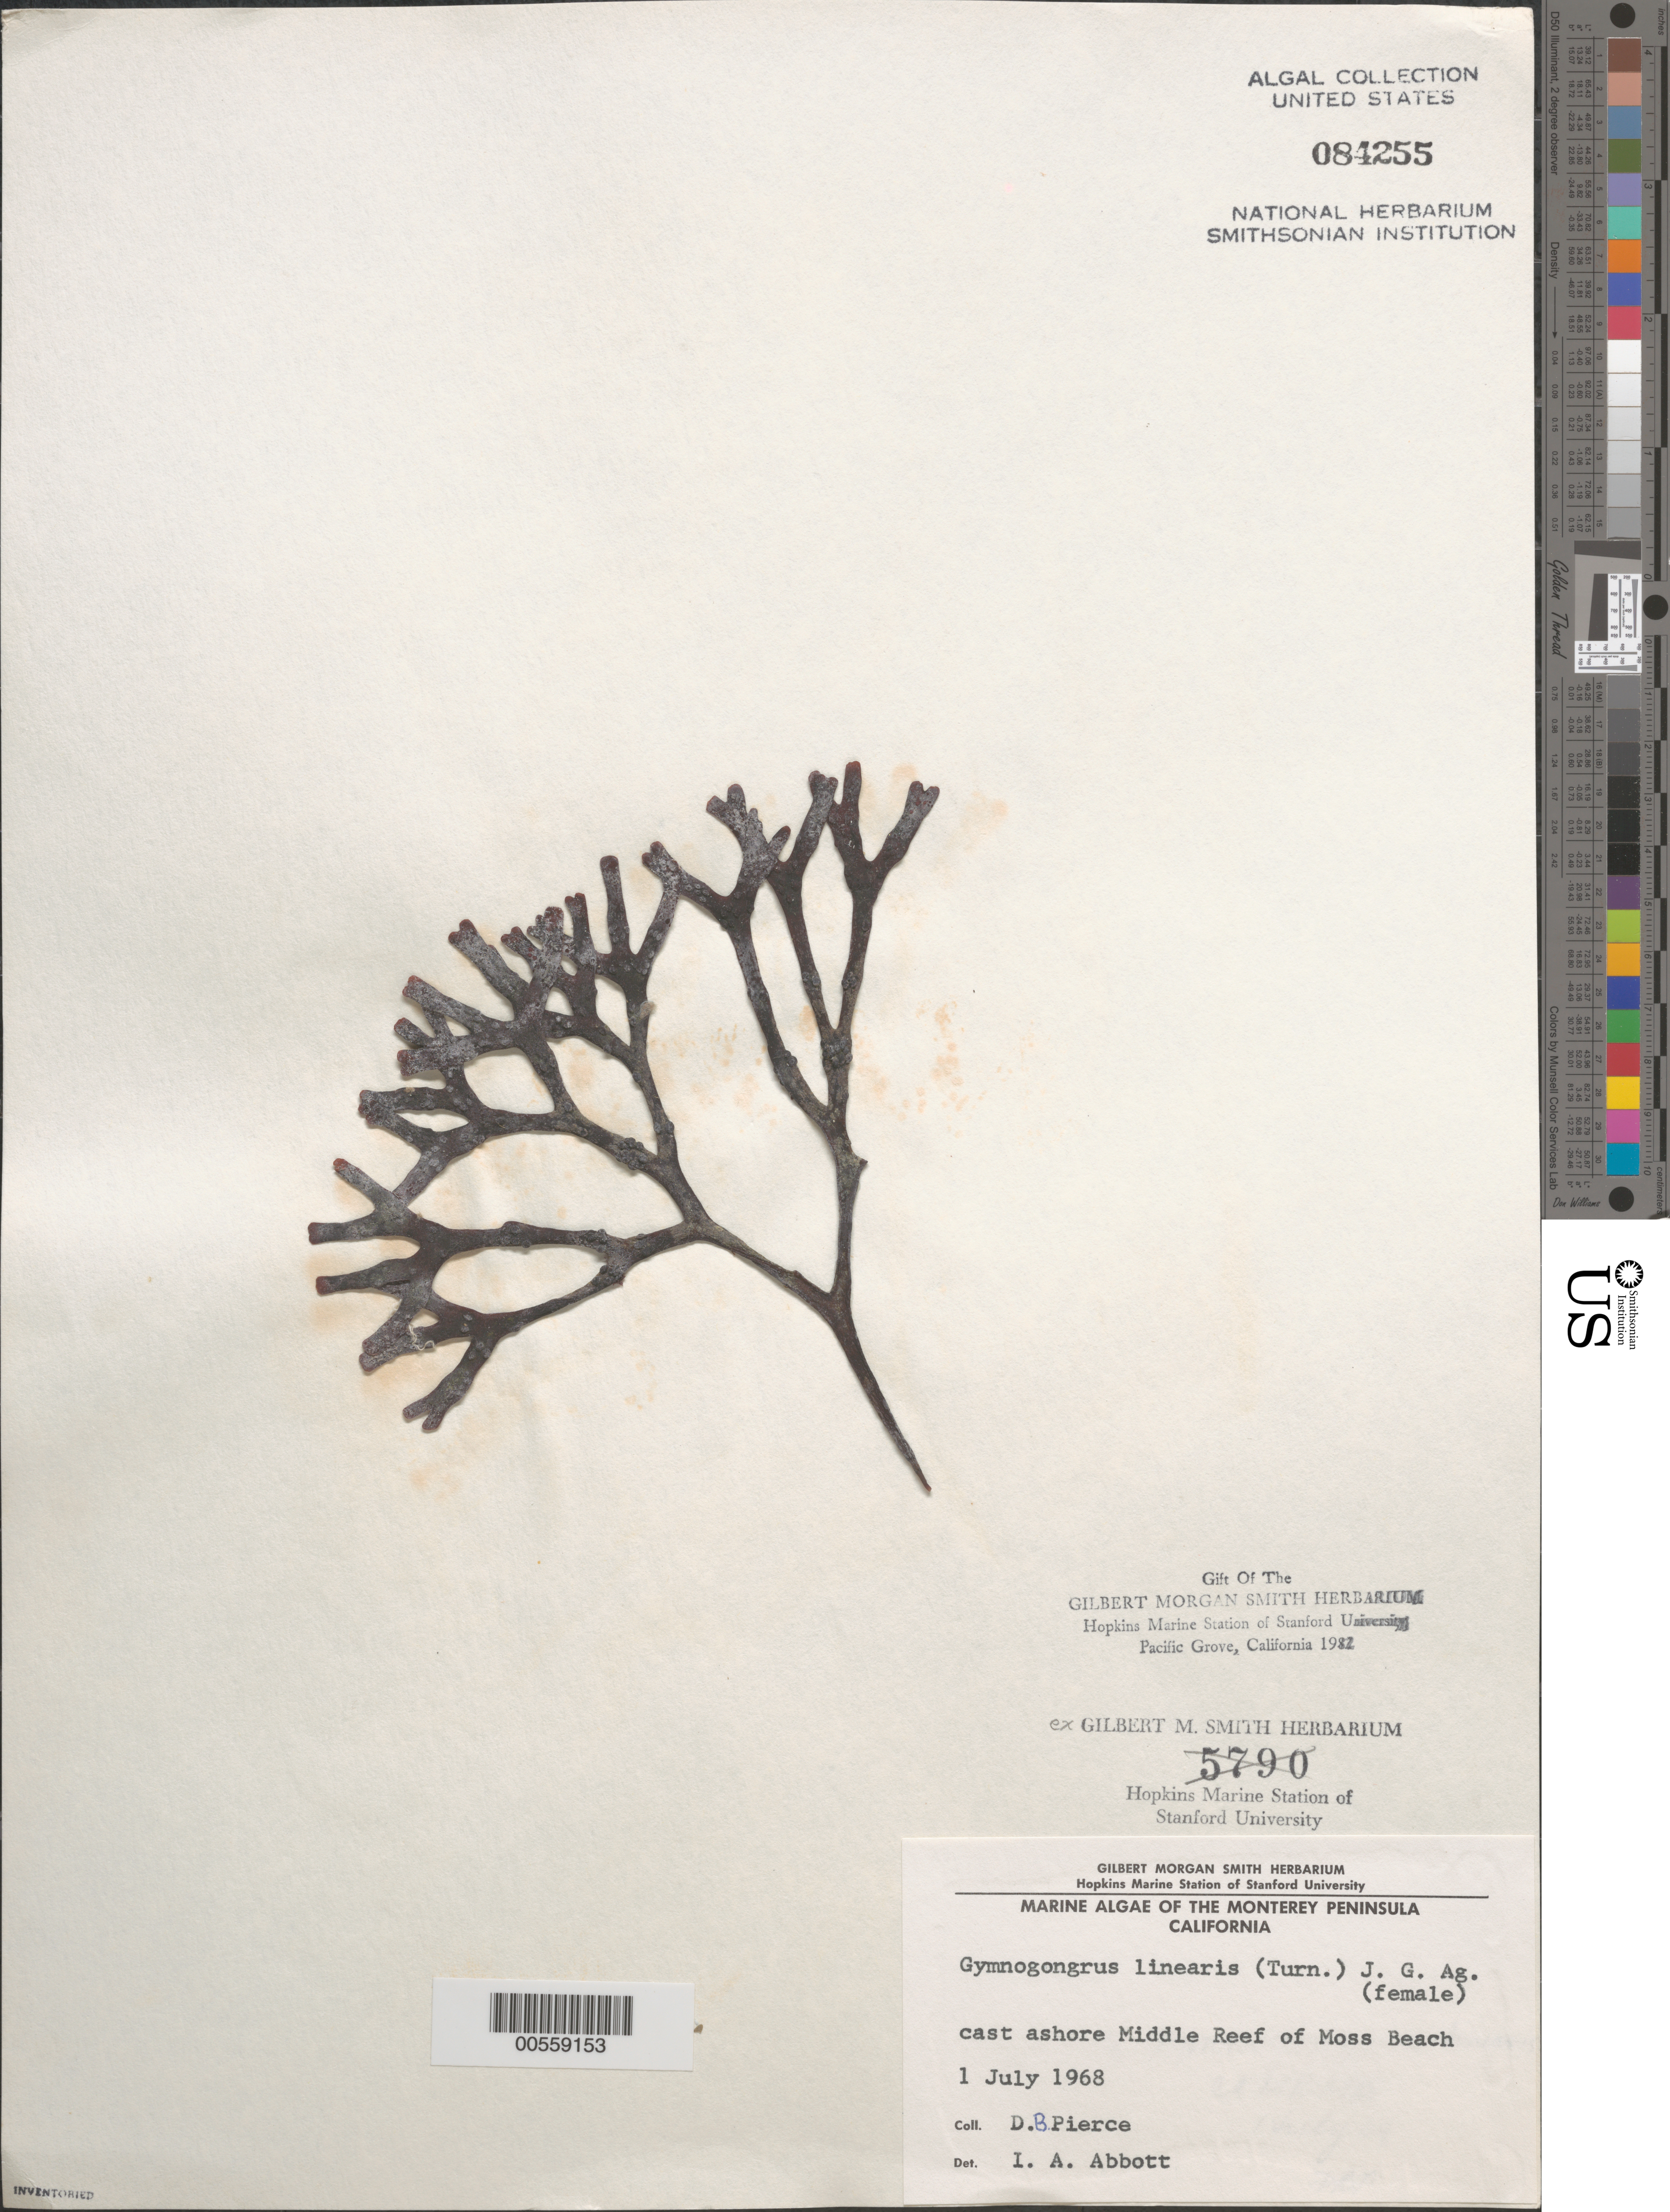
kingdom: Plantae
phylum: Rhodophyta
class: Florideophyceae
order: Gigartinales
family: Phyllophoraceae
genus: Ahnfeltiopsis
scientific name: Ahnfeltiopsis linearis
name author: (C. Agardh) P.C. Silva & DeCew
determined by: Algae name updating Project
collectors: D. Pierce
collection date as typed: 01 Jul 1968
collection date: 1968-07-01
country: United States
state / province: California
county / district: Monterey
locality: Middle Reef of Moss Beach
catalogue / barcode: US 84255